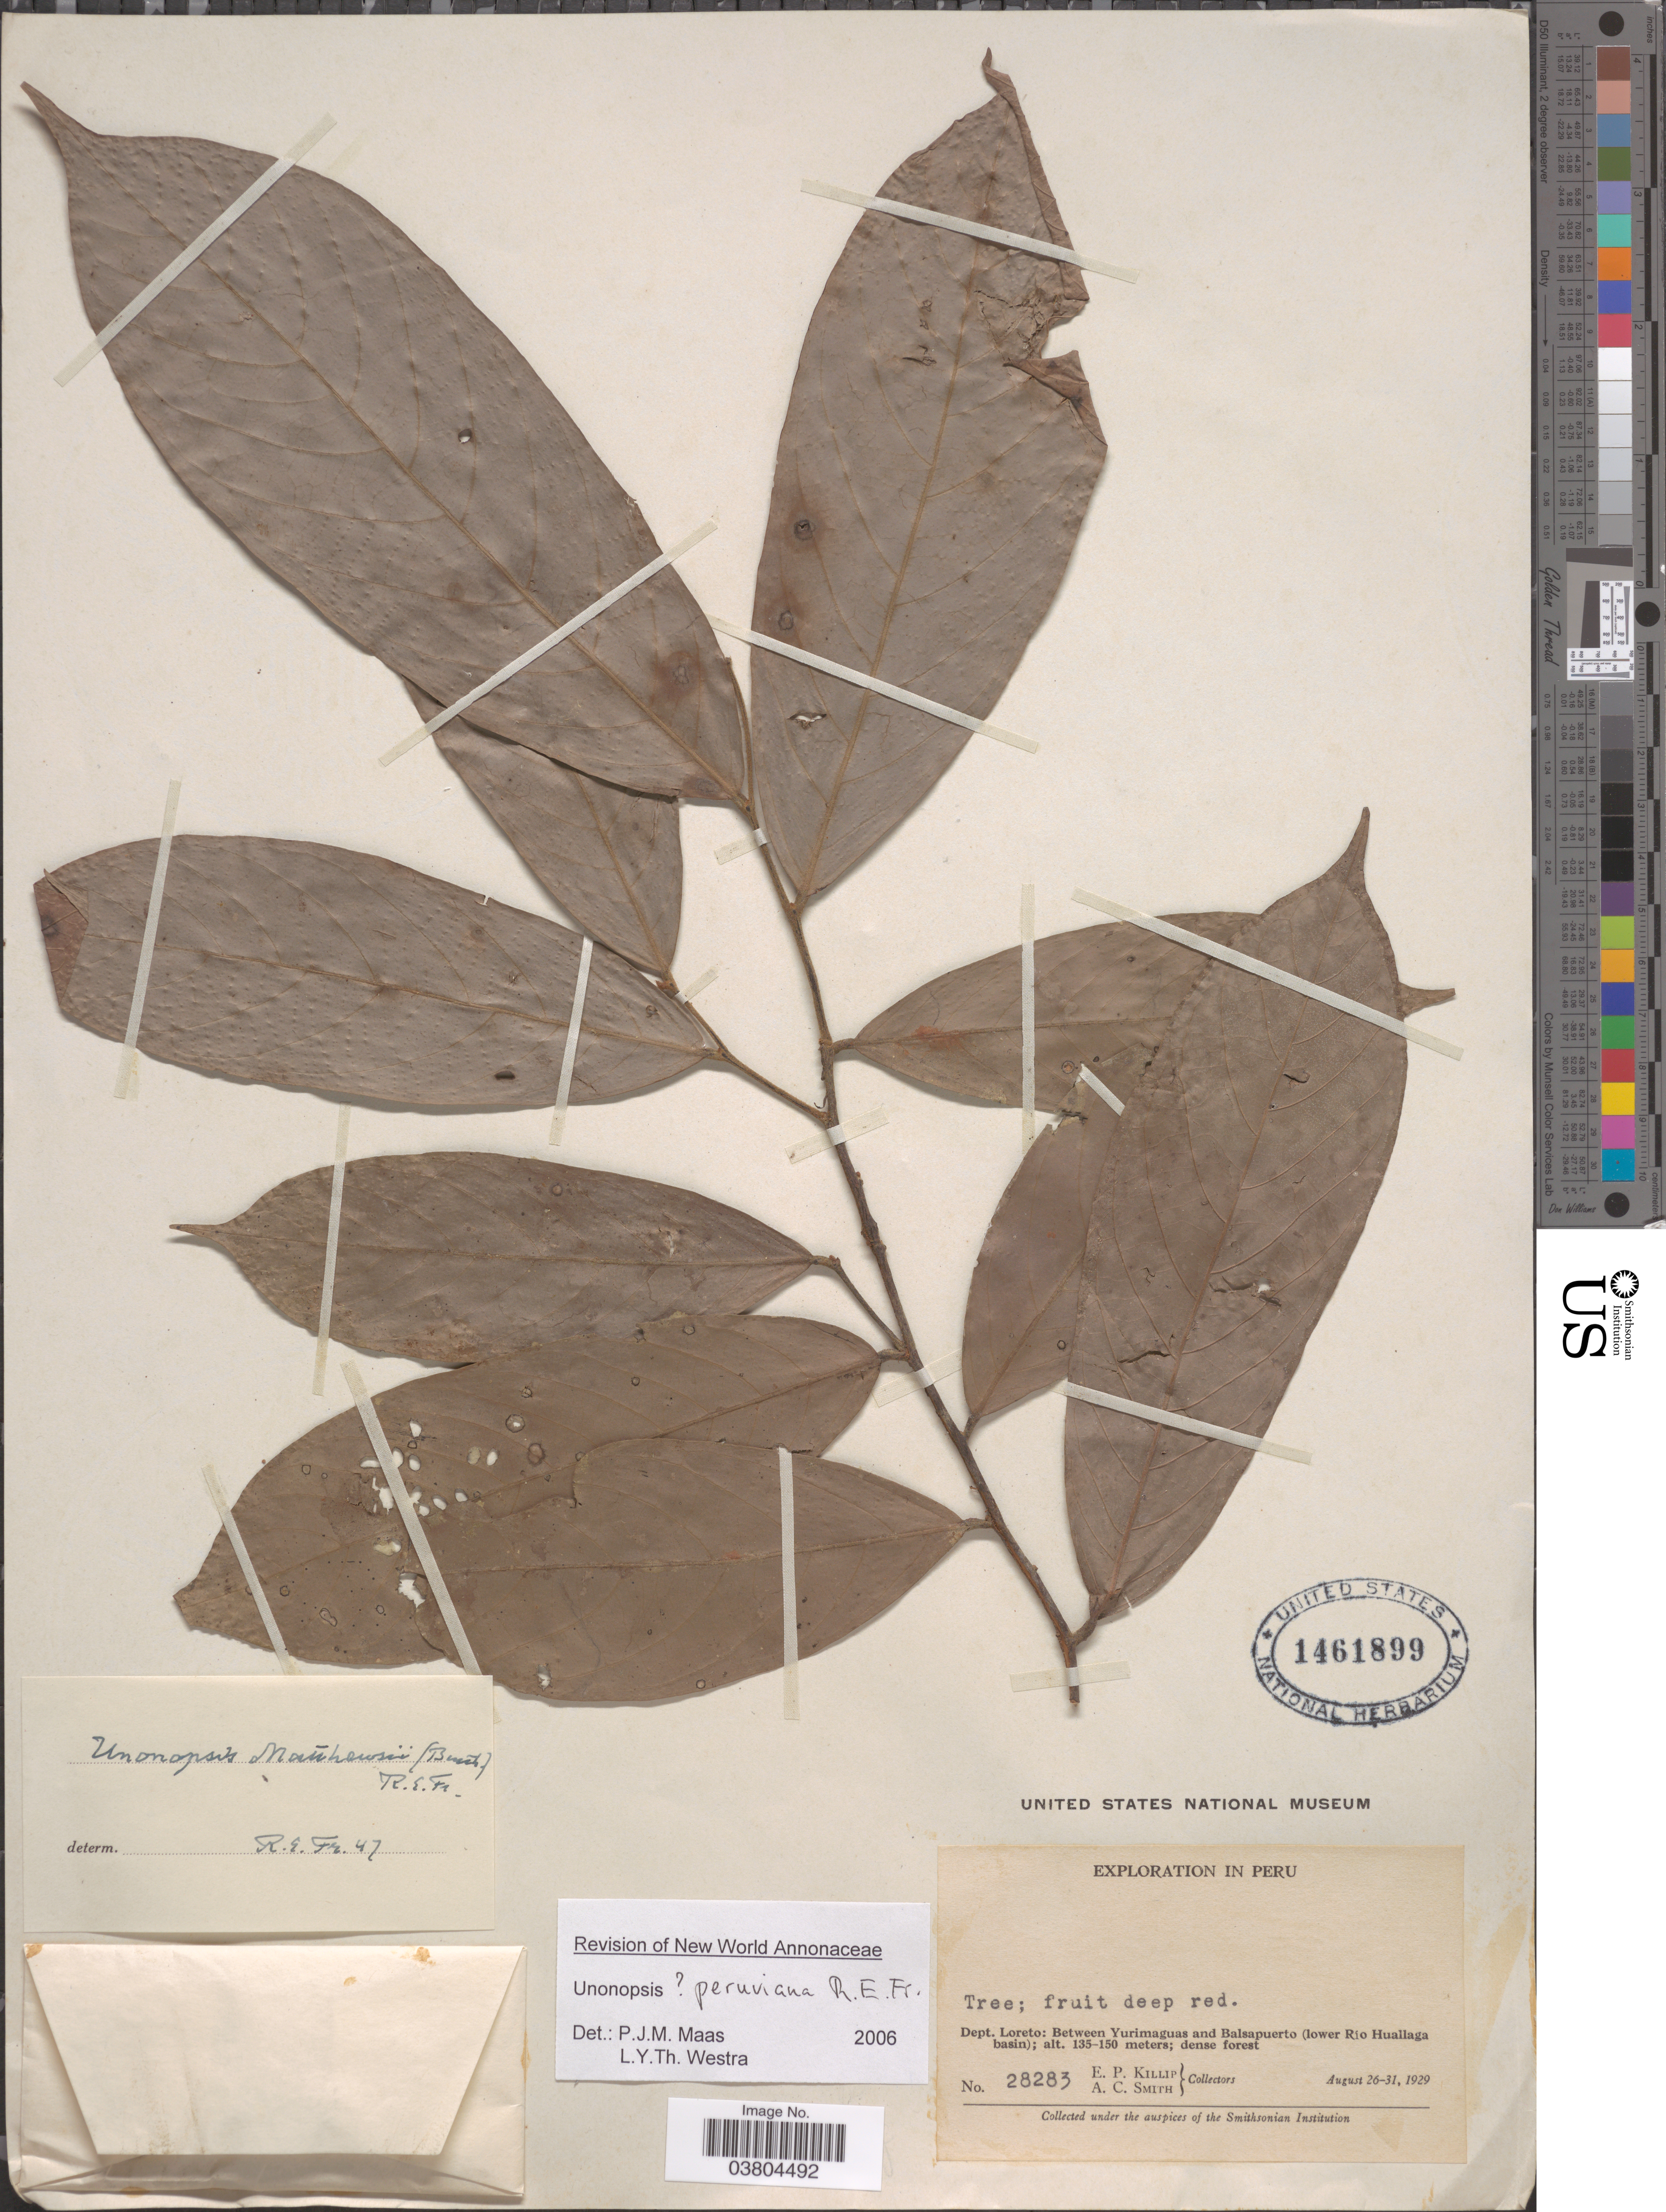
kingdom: Plantae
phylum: Tracheophyta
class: Magnoliopsida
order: Magnoliales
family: Annonaceae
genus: Unonopsis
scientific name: Unonopsis peruviana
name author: R.E. Fr. & J.F. Macbr.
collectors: E. P. Killip & A. C. Smith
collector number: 28283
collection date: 1929-08-26/1929-08-31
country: Peru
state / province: Loreto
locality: Dept. Loreto: Between Yurimaguas and Balsapuerto (lower Río Huallaga basin).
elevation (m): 135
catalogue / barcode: US 1461899